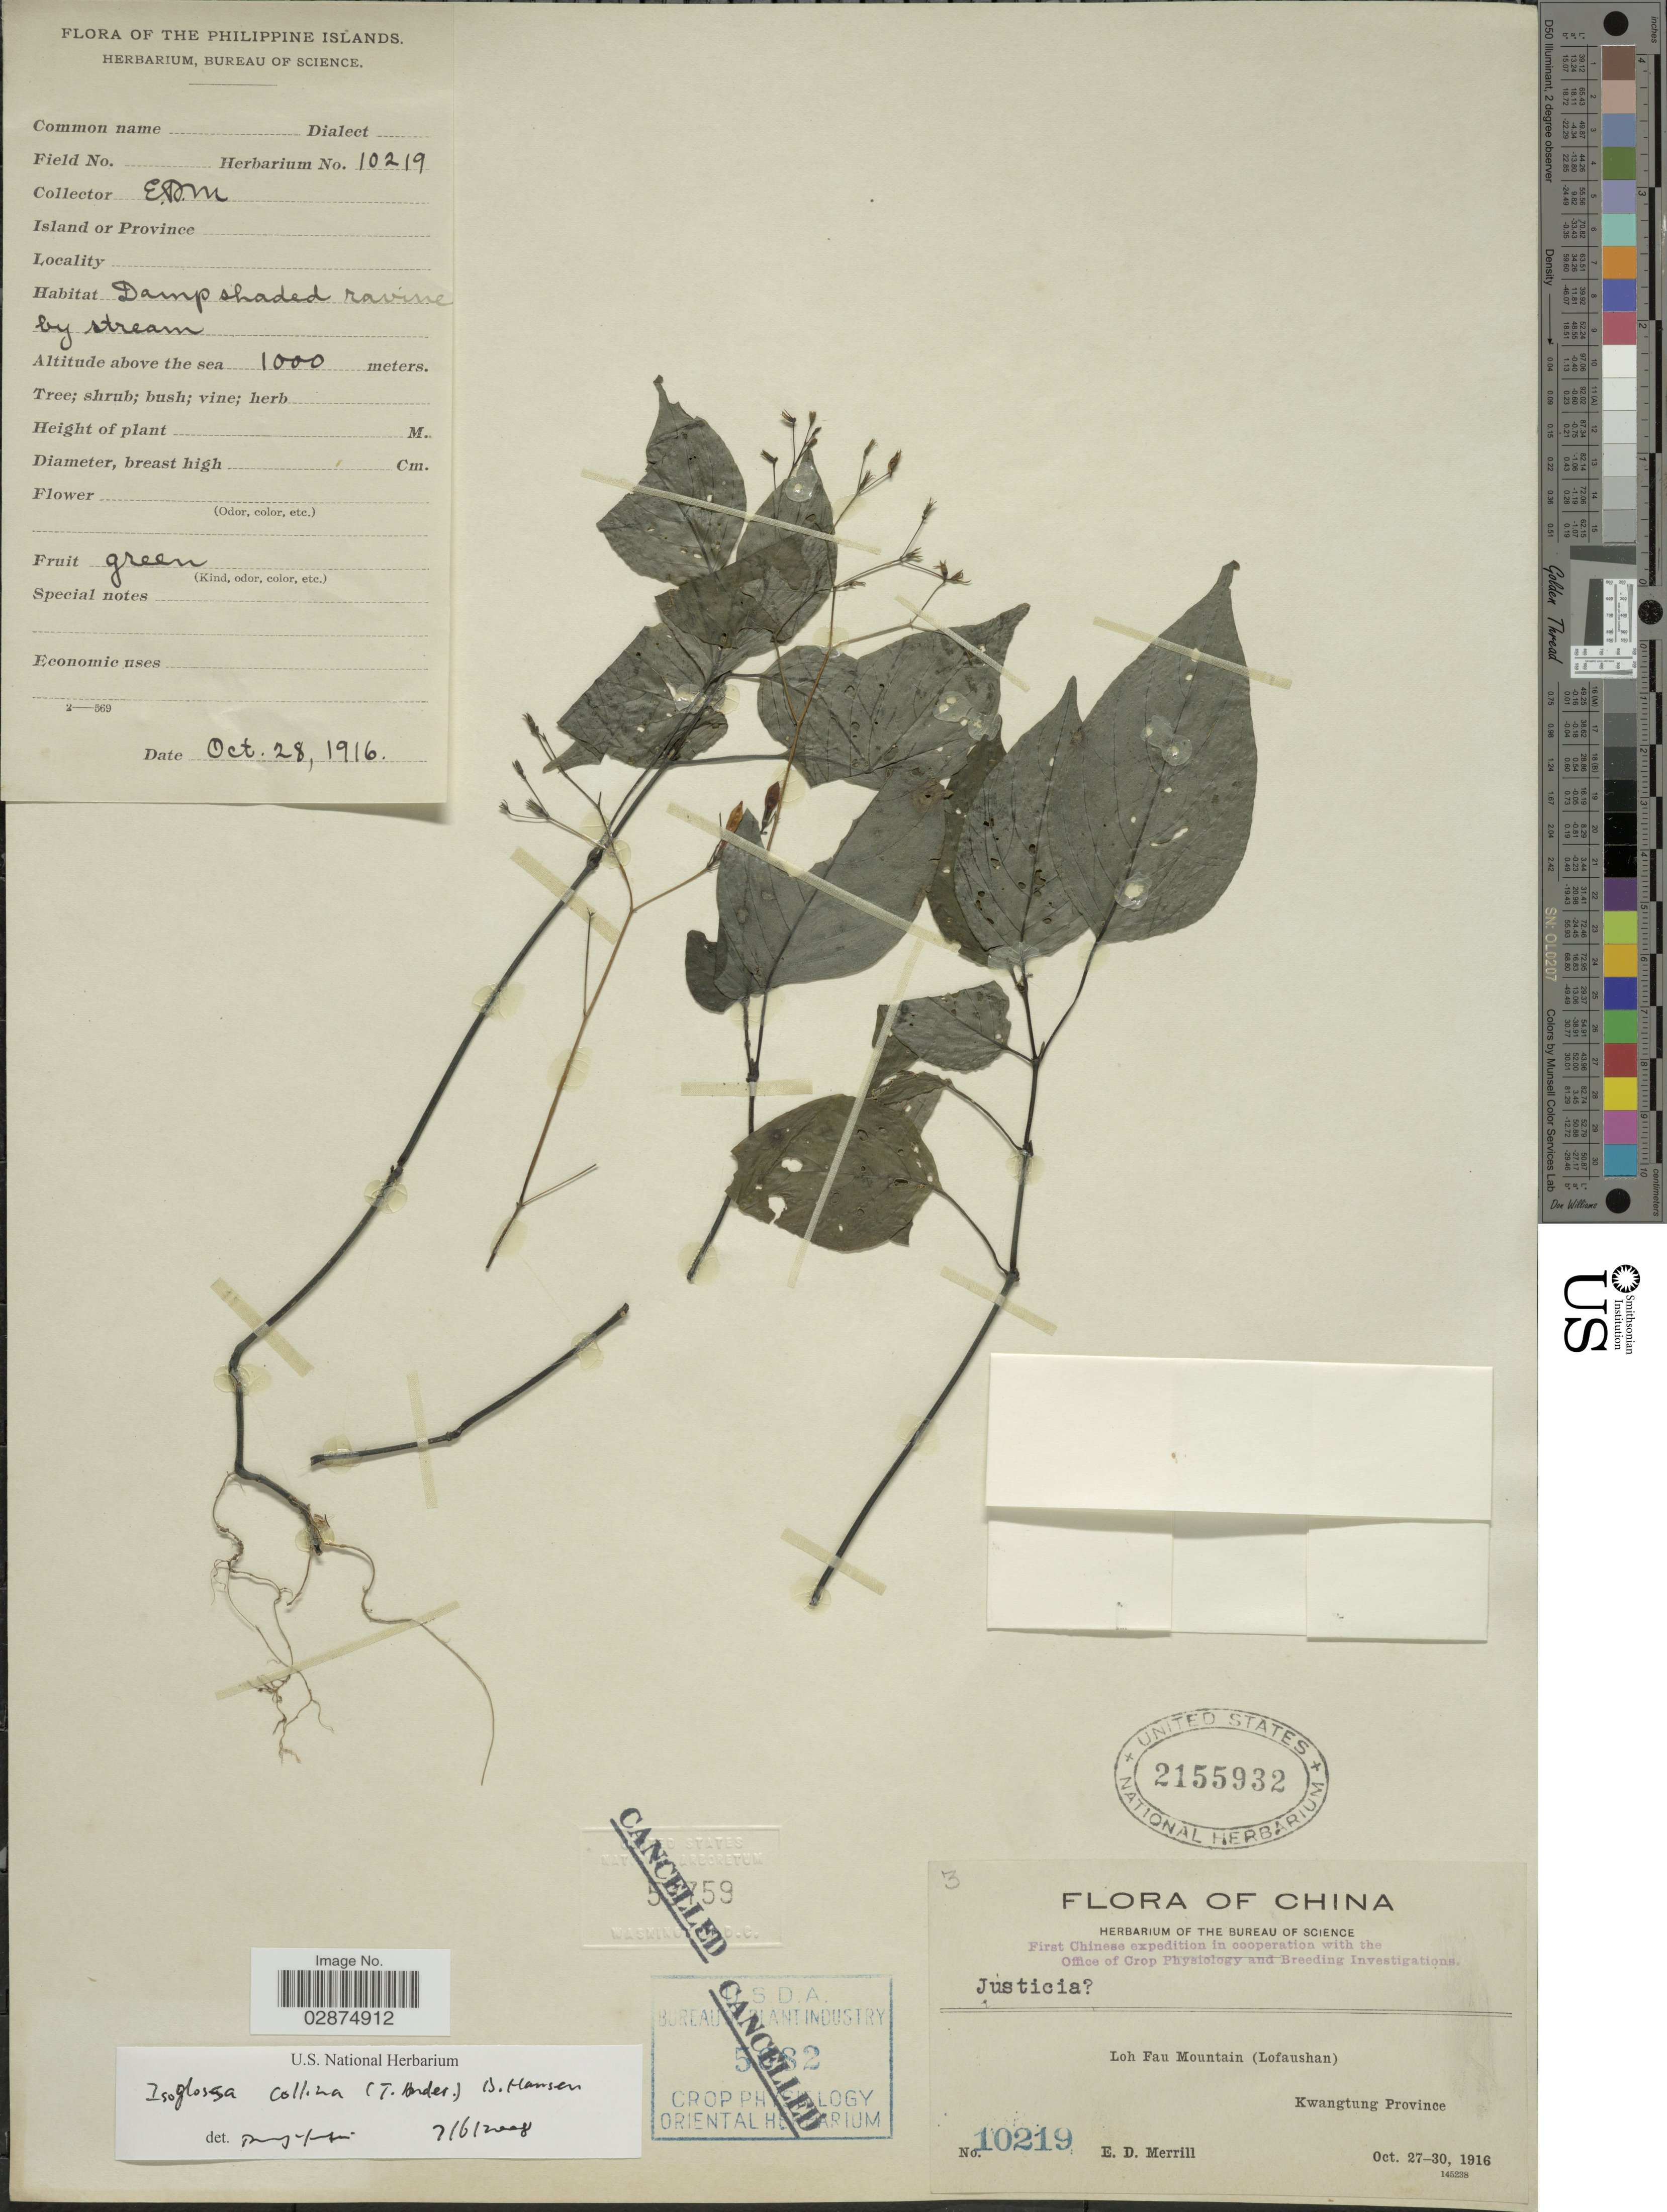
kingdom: Plantae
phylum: Tracheophyta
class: Magnoliopsida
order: Lamiales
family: Acanthaceae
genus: Isoglossa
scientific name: Isoglossa collina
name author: (T. Anderson) B. Hansen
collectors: E. D. Merrill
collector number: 10219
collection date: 1916-10-28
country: China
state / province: Guangdong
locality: Philippine Islands. China. Loh Fau Mountain (Lofaushan). Kwangtung Province.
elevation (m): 1000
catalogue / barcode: US 2155932